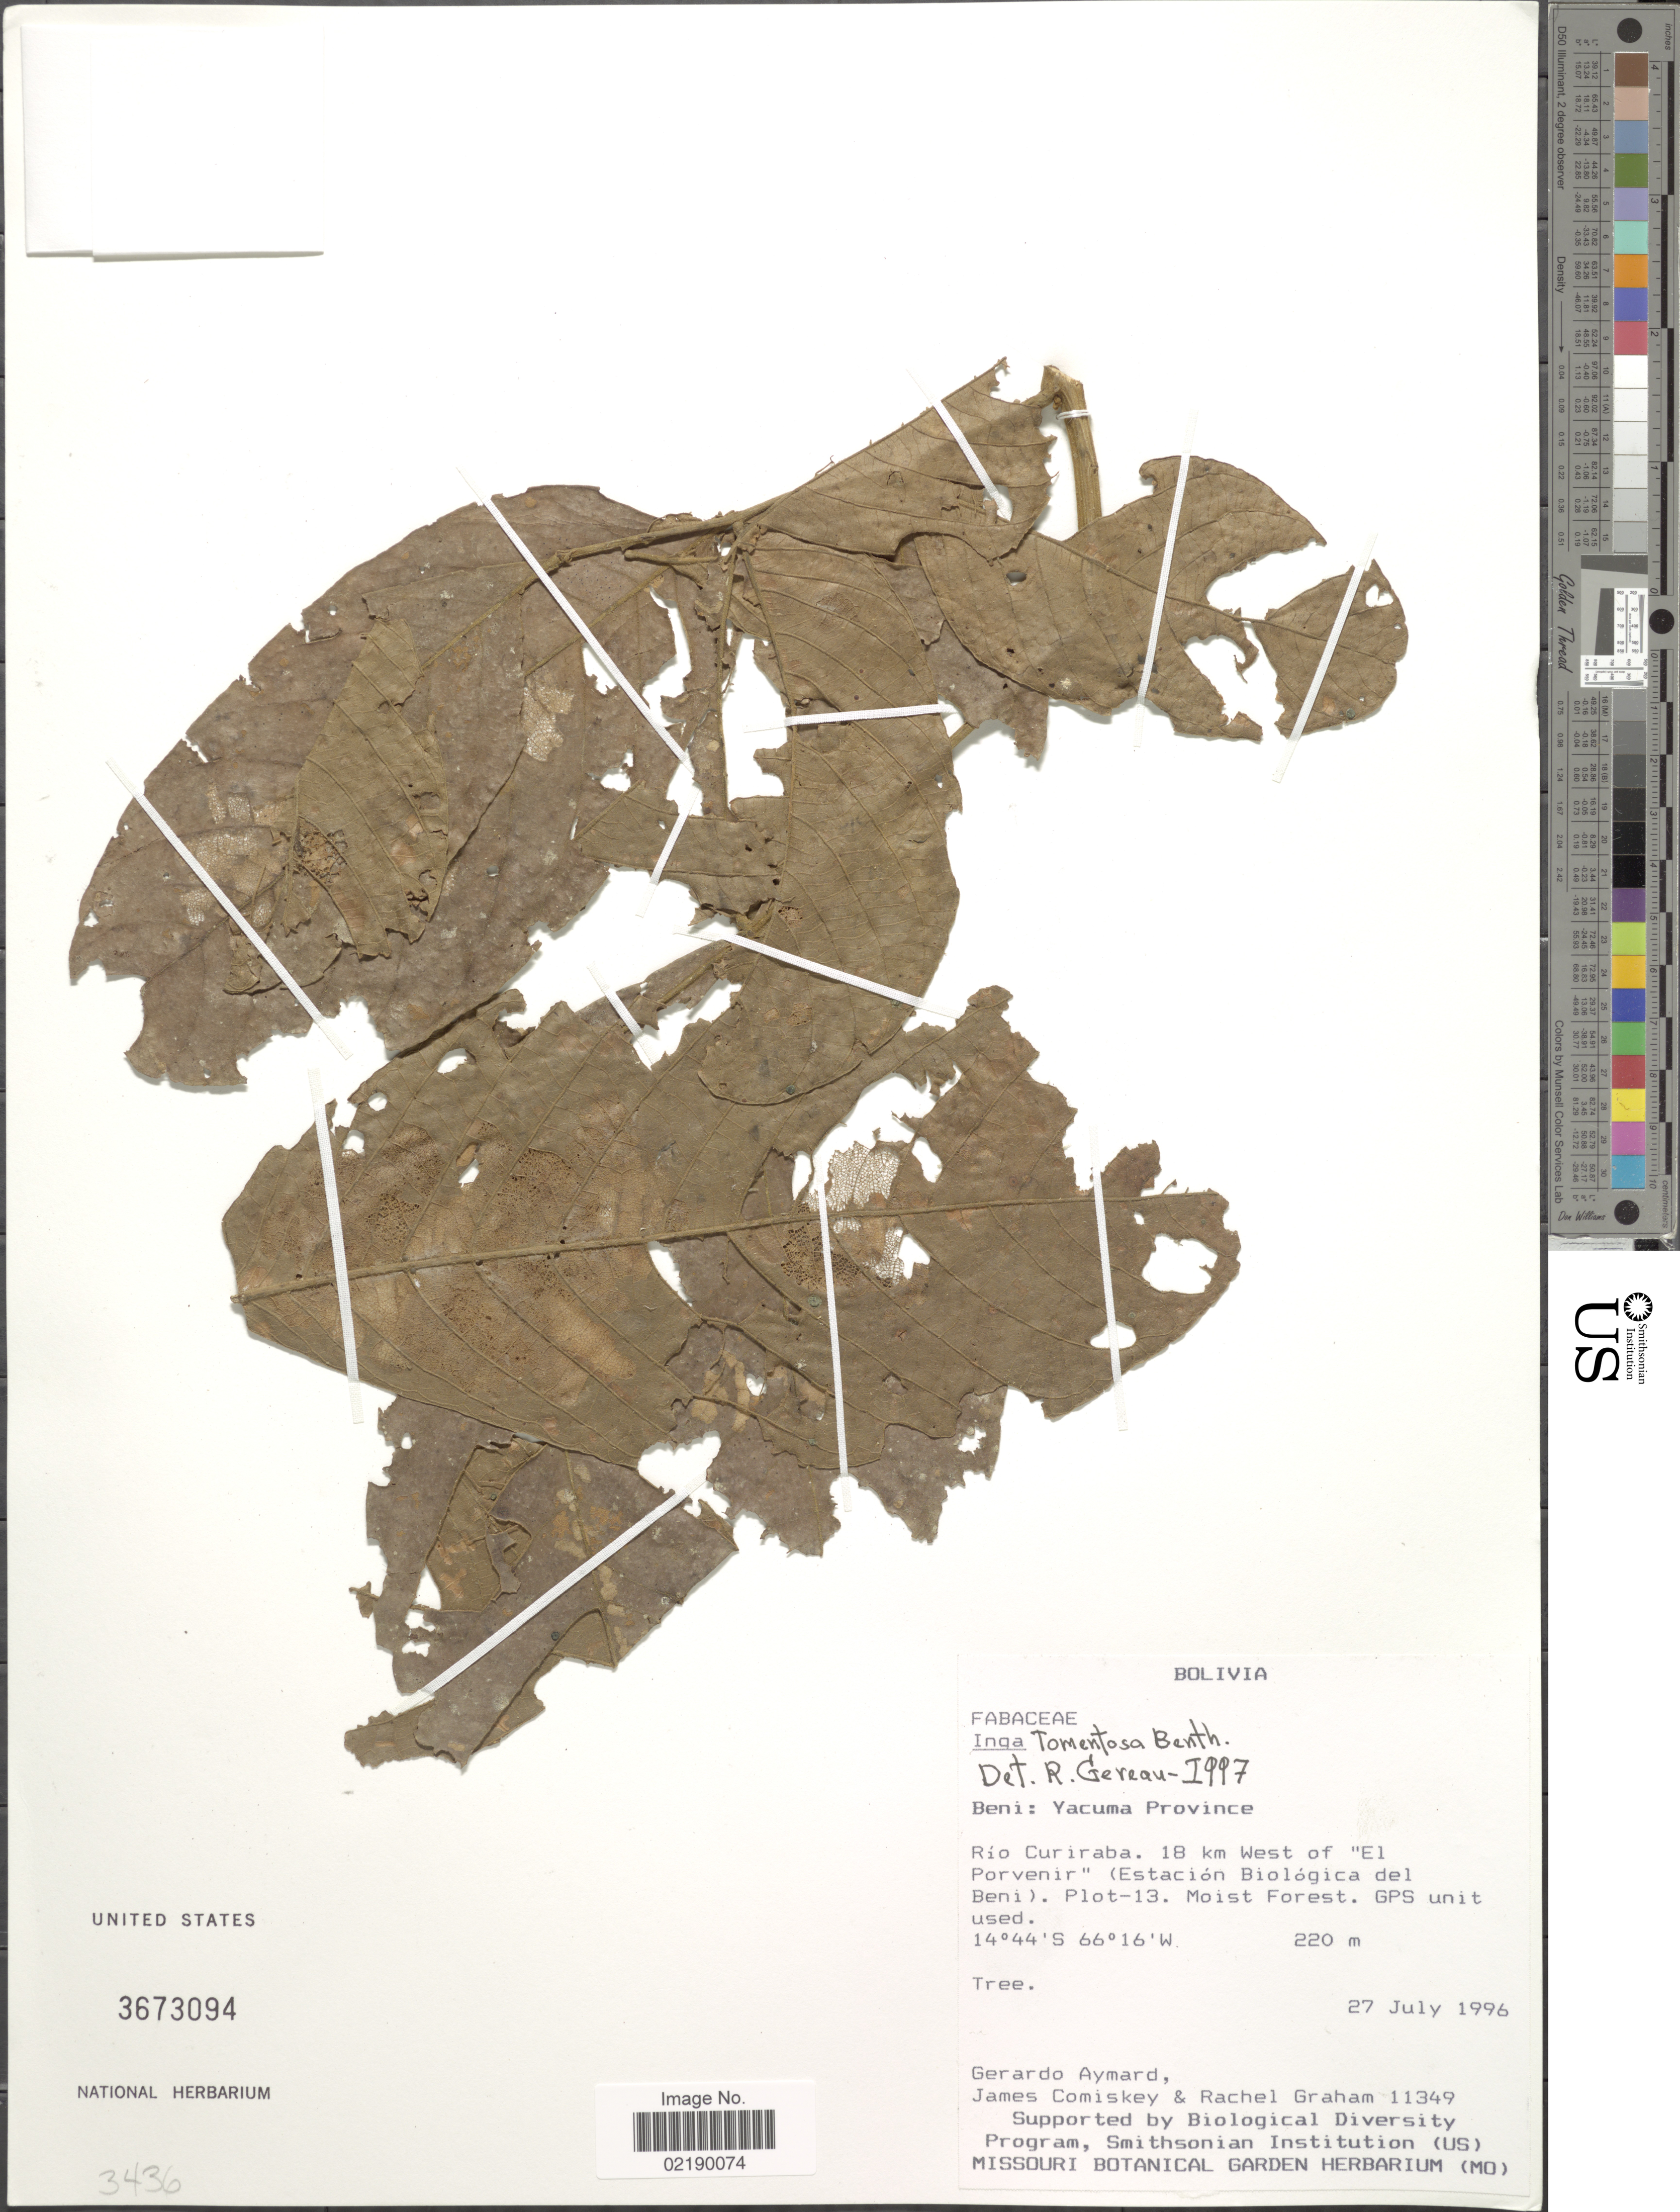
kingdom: Plantae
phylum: Tracheophyta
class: Magnoliopsida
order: Fabales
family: Fabaceae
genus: Inga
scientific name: Inga tomentosa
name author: Benth.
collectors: G. A. Aymard, J. A. Comiskey & R. Graham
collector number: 11349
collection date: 1996-07-27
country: Bolivia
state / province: Beni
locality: Yacuma Province, Rio Curiraba. 18 km West of "El Provenir" (Estacion Biologica del Beni). Plot -13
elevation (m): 220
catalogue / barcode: US 3673094